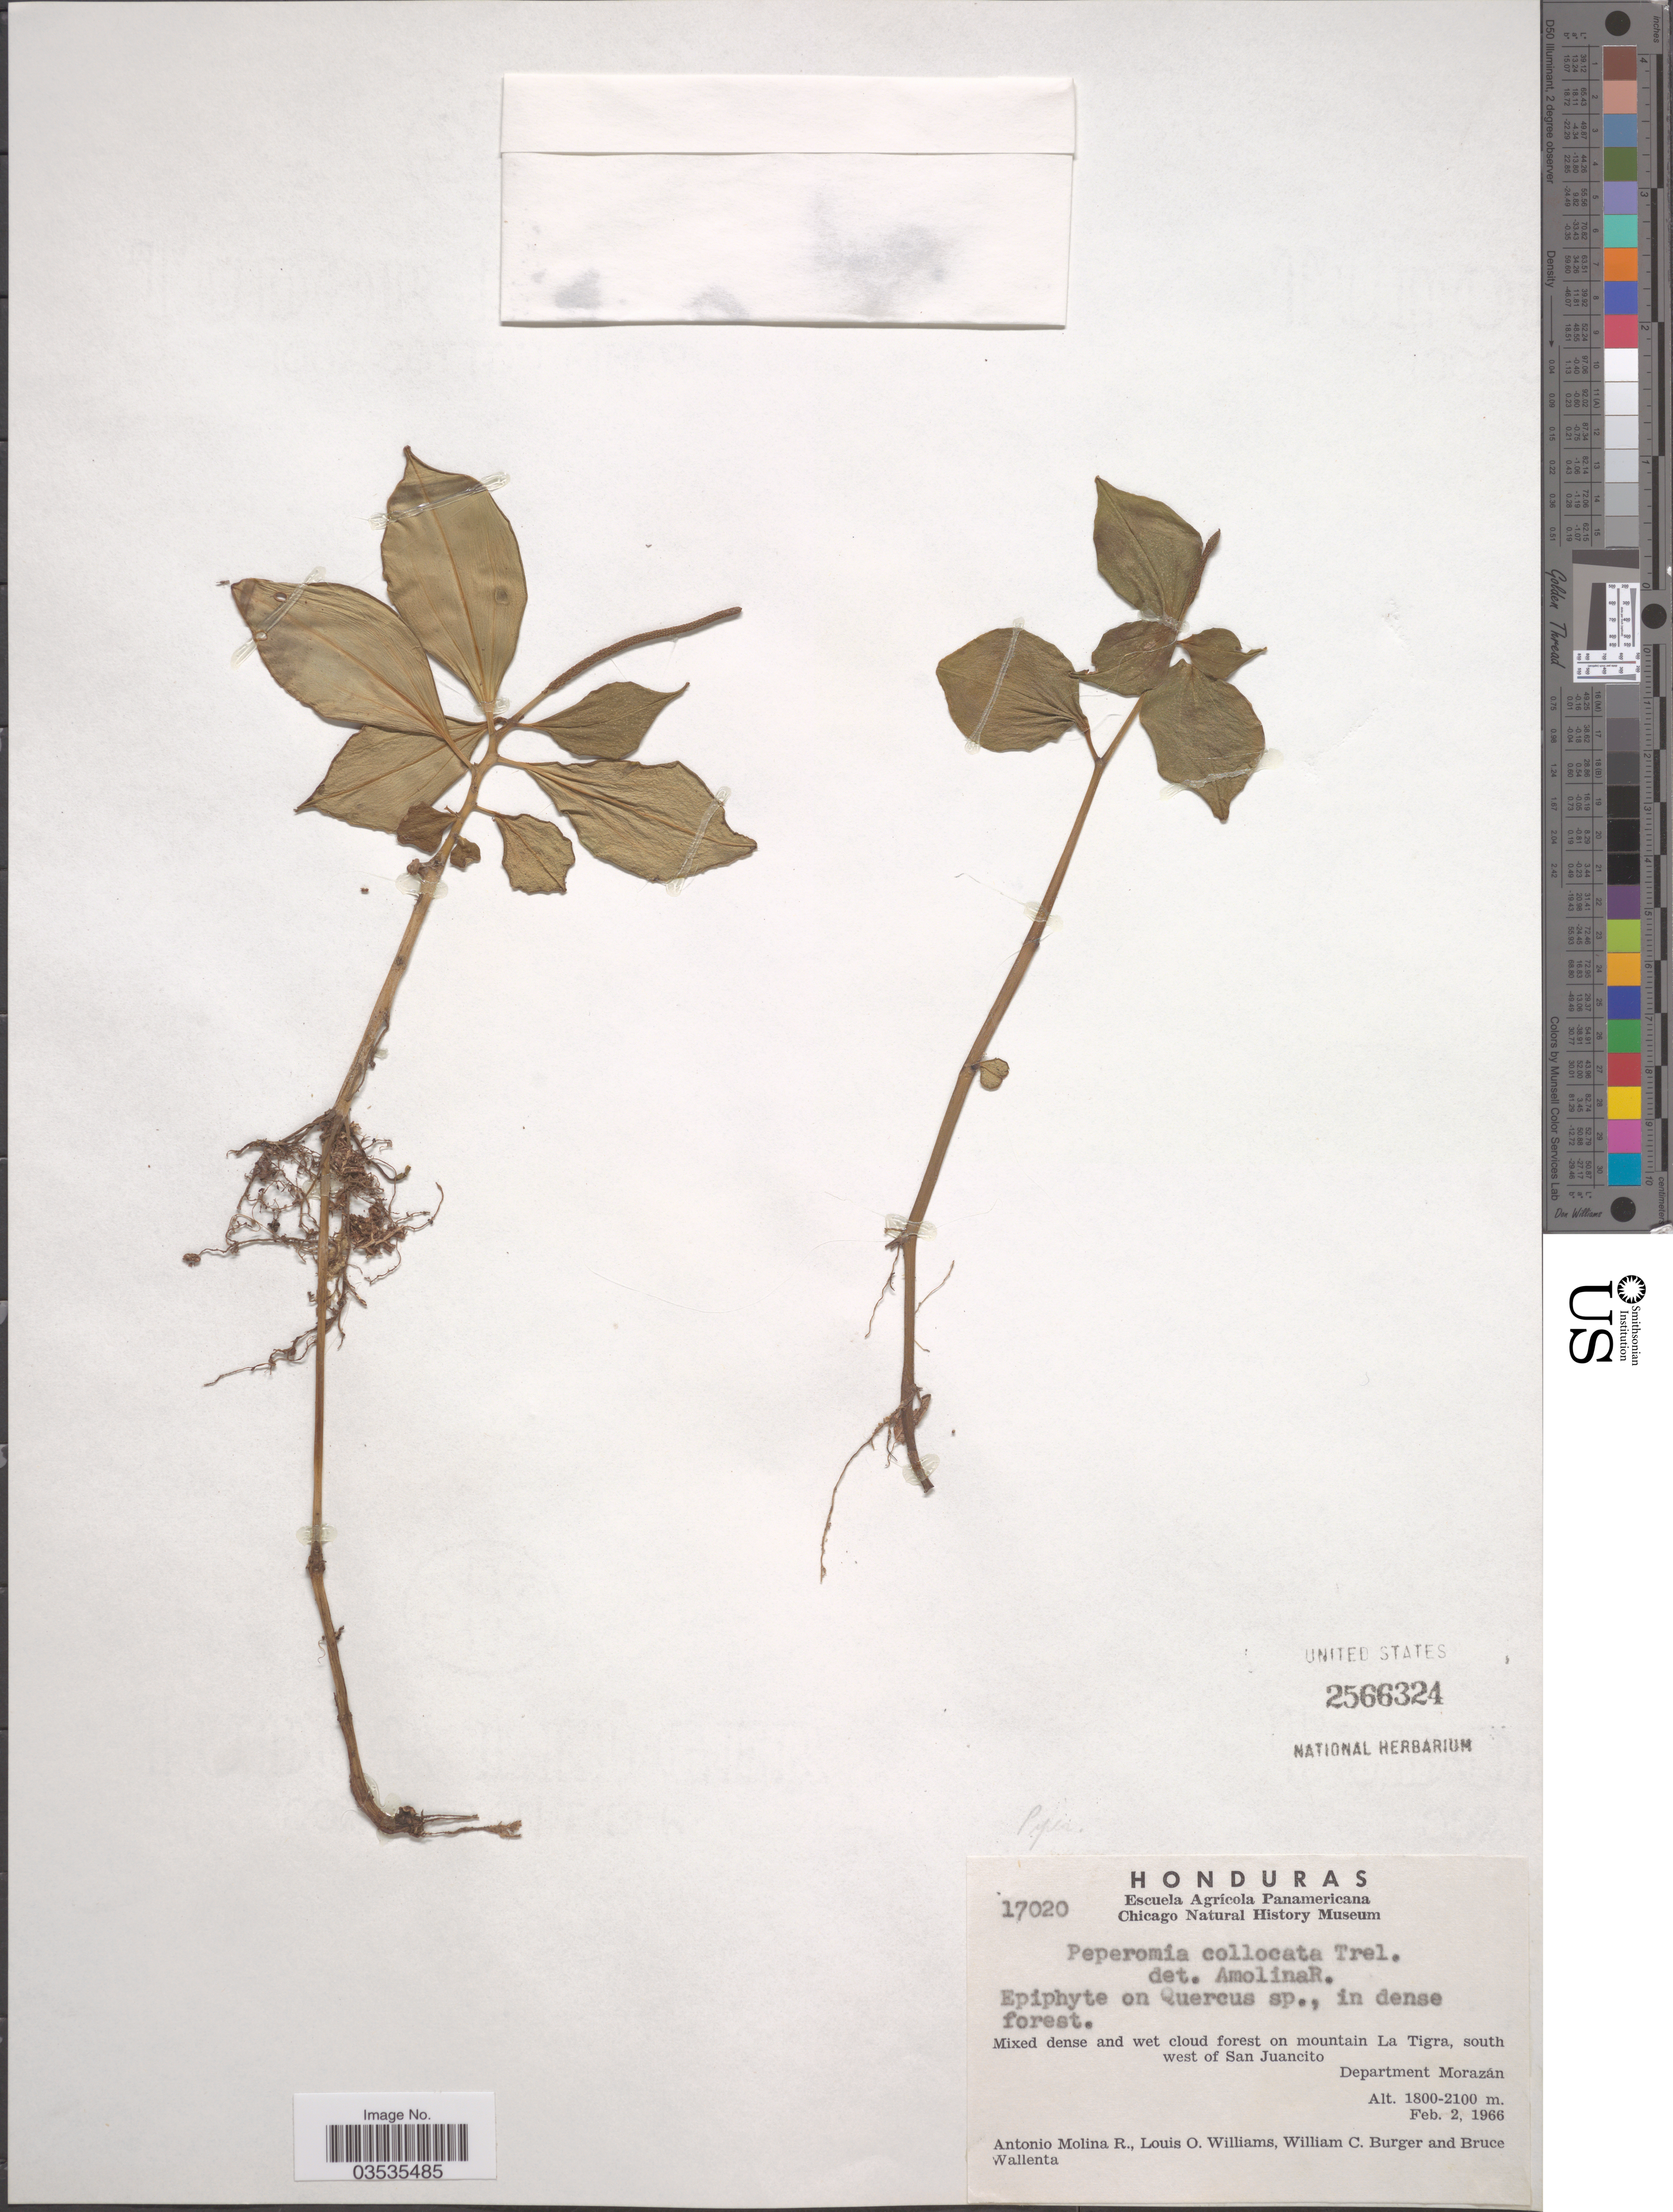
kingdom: Plantae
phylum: Tracheophyta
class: Magnoliopsida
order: Piperales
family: Piperaceae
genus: Peperomia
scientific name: Peperomia san-joseana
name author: C. DC.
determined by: Jiménez, José Estaban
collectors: A. Molina R., L. O. Williams, W. Burger & B. Wallenta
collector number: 17020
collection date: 1966-02-02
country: Honduras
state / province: Fco. Morazán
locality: Mixed dense and wet cloud forest on mountain La Tigra, south west of San Juancito, Department Morazán.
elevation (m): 1800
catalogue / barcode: US 2566324